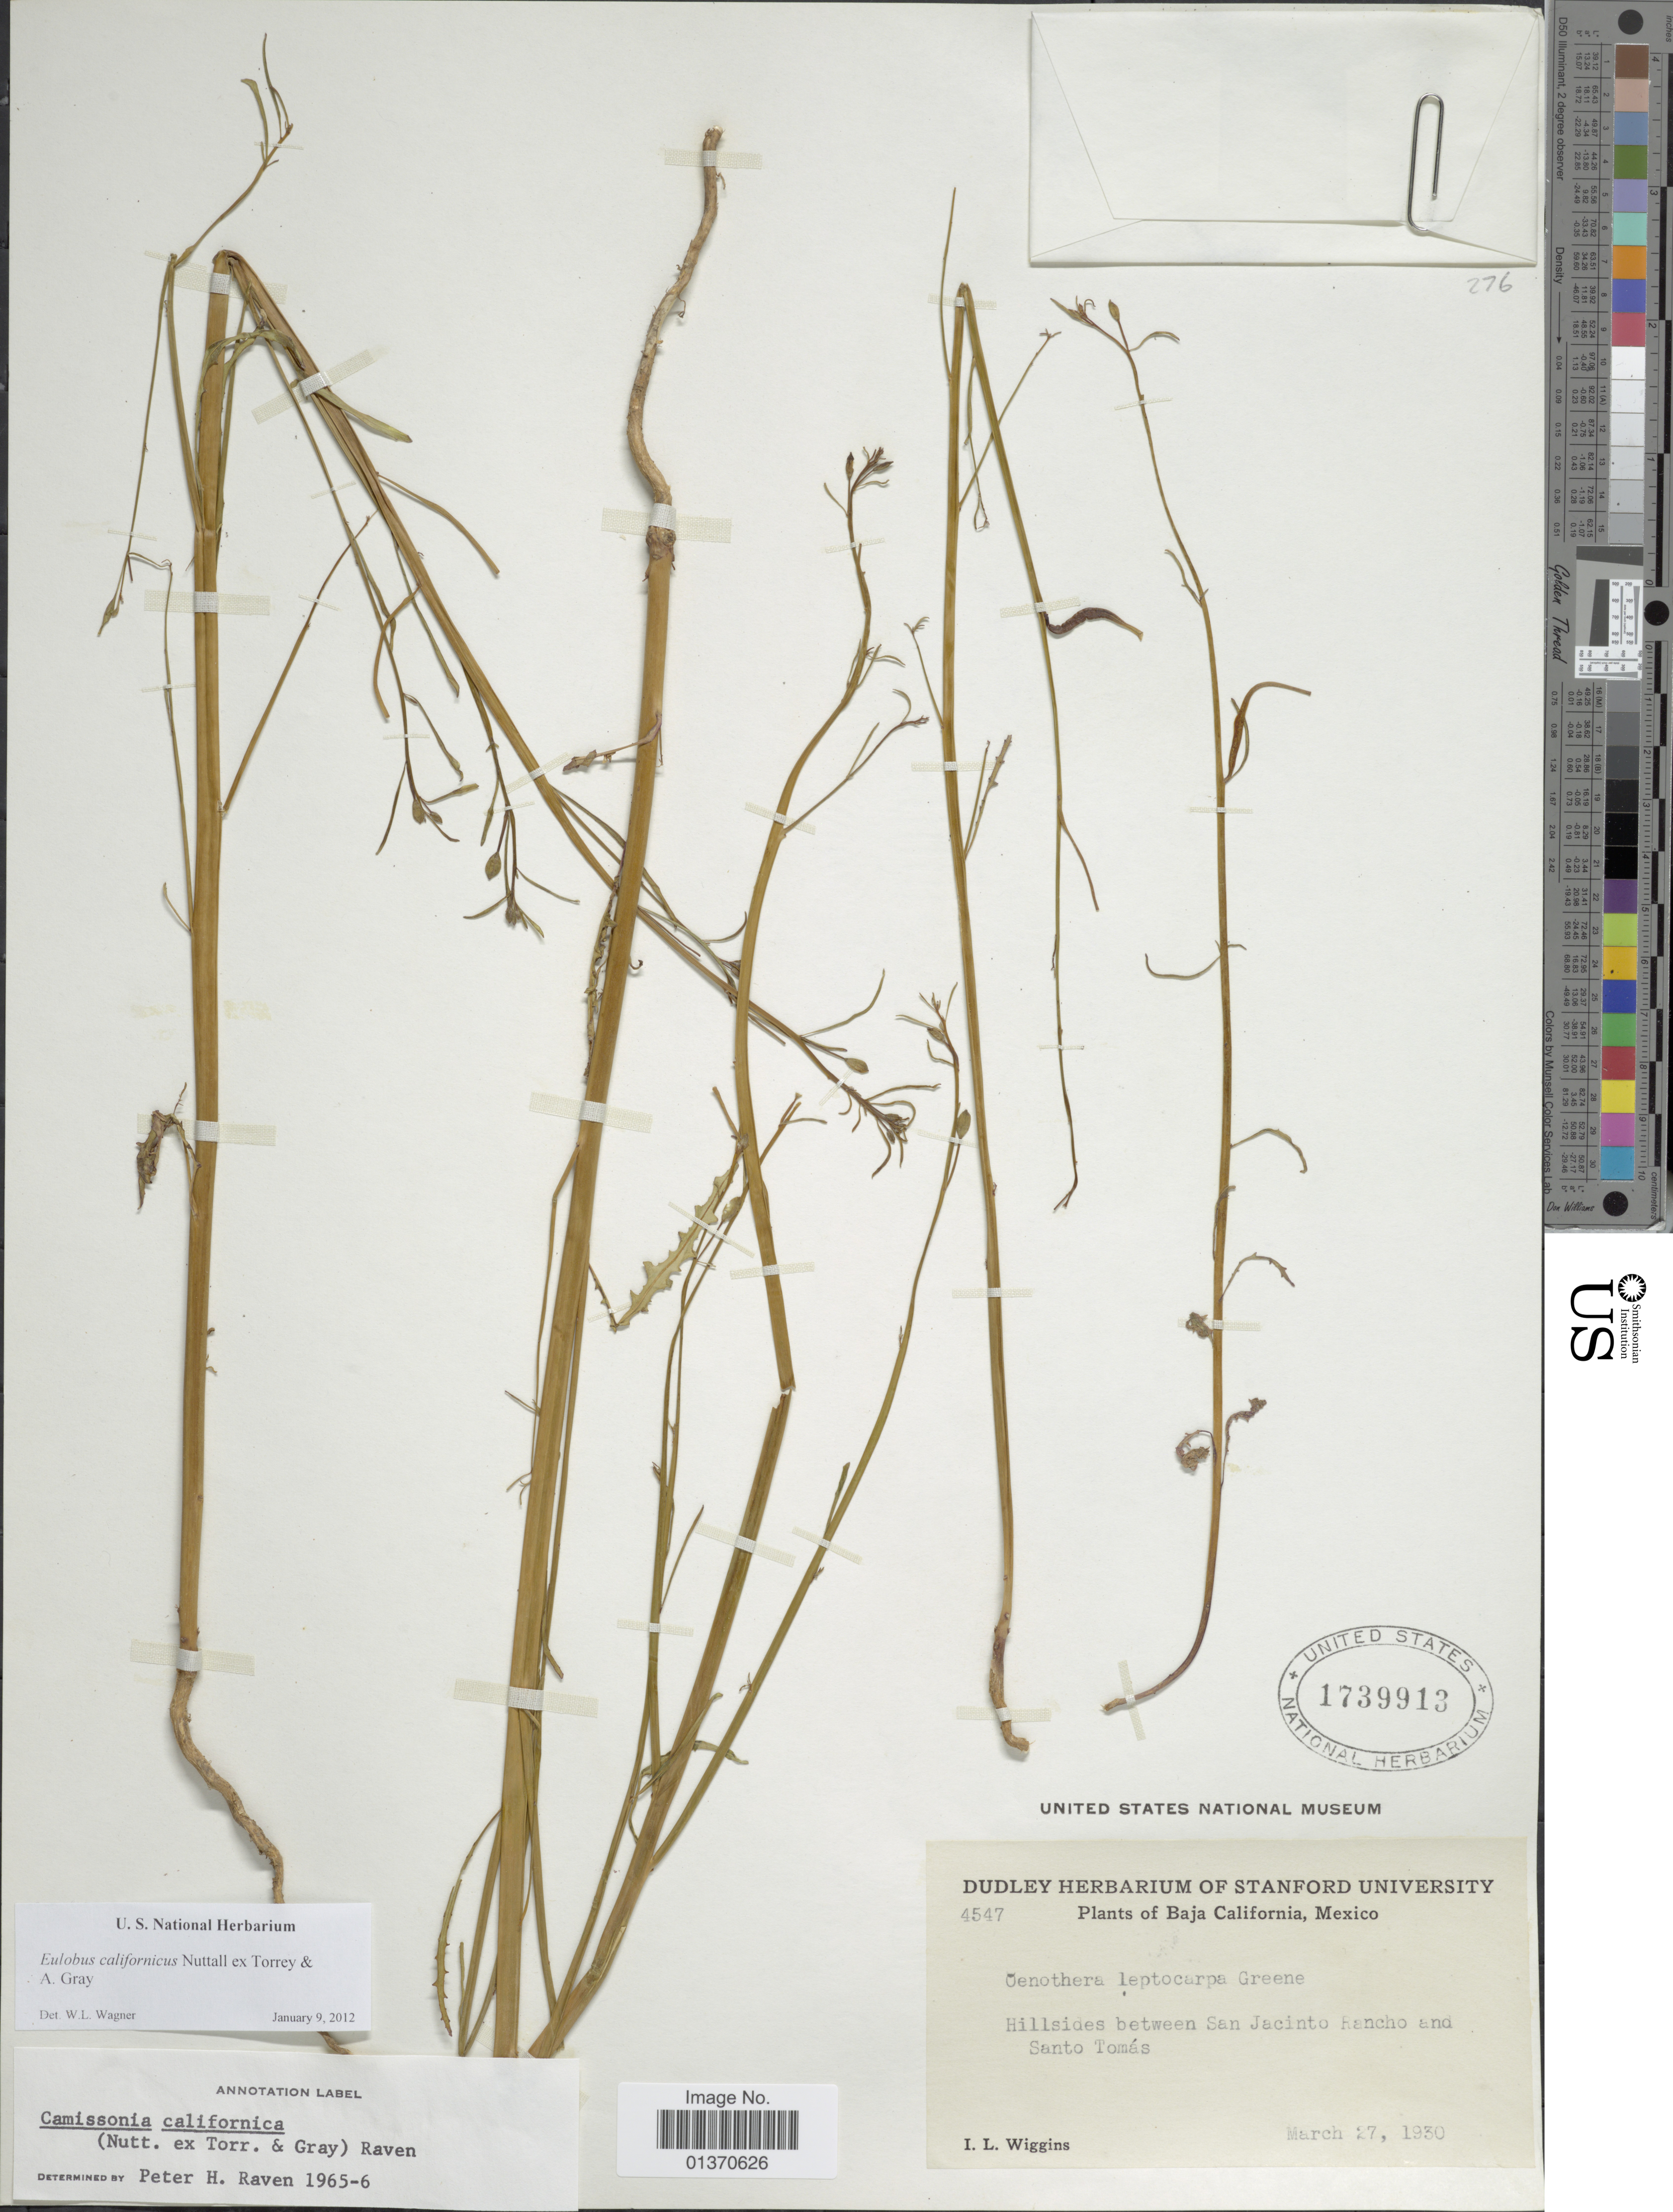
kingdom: Plantae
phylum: Tracheophyta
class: Magnoliopsida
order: Myrtales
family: Onagraceae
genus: Eulobus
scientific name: Eulobus californicus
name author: Nutt. ex Torr. & A. Gray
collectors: I. L. Wiggins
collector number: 4547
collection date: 1930-03-27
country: Mexico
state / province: Baja California Norte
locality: Hillsides between San Jacinto Rancho and Santo Tomás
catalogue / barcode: US 1739913